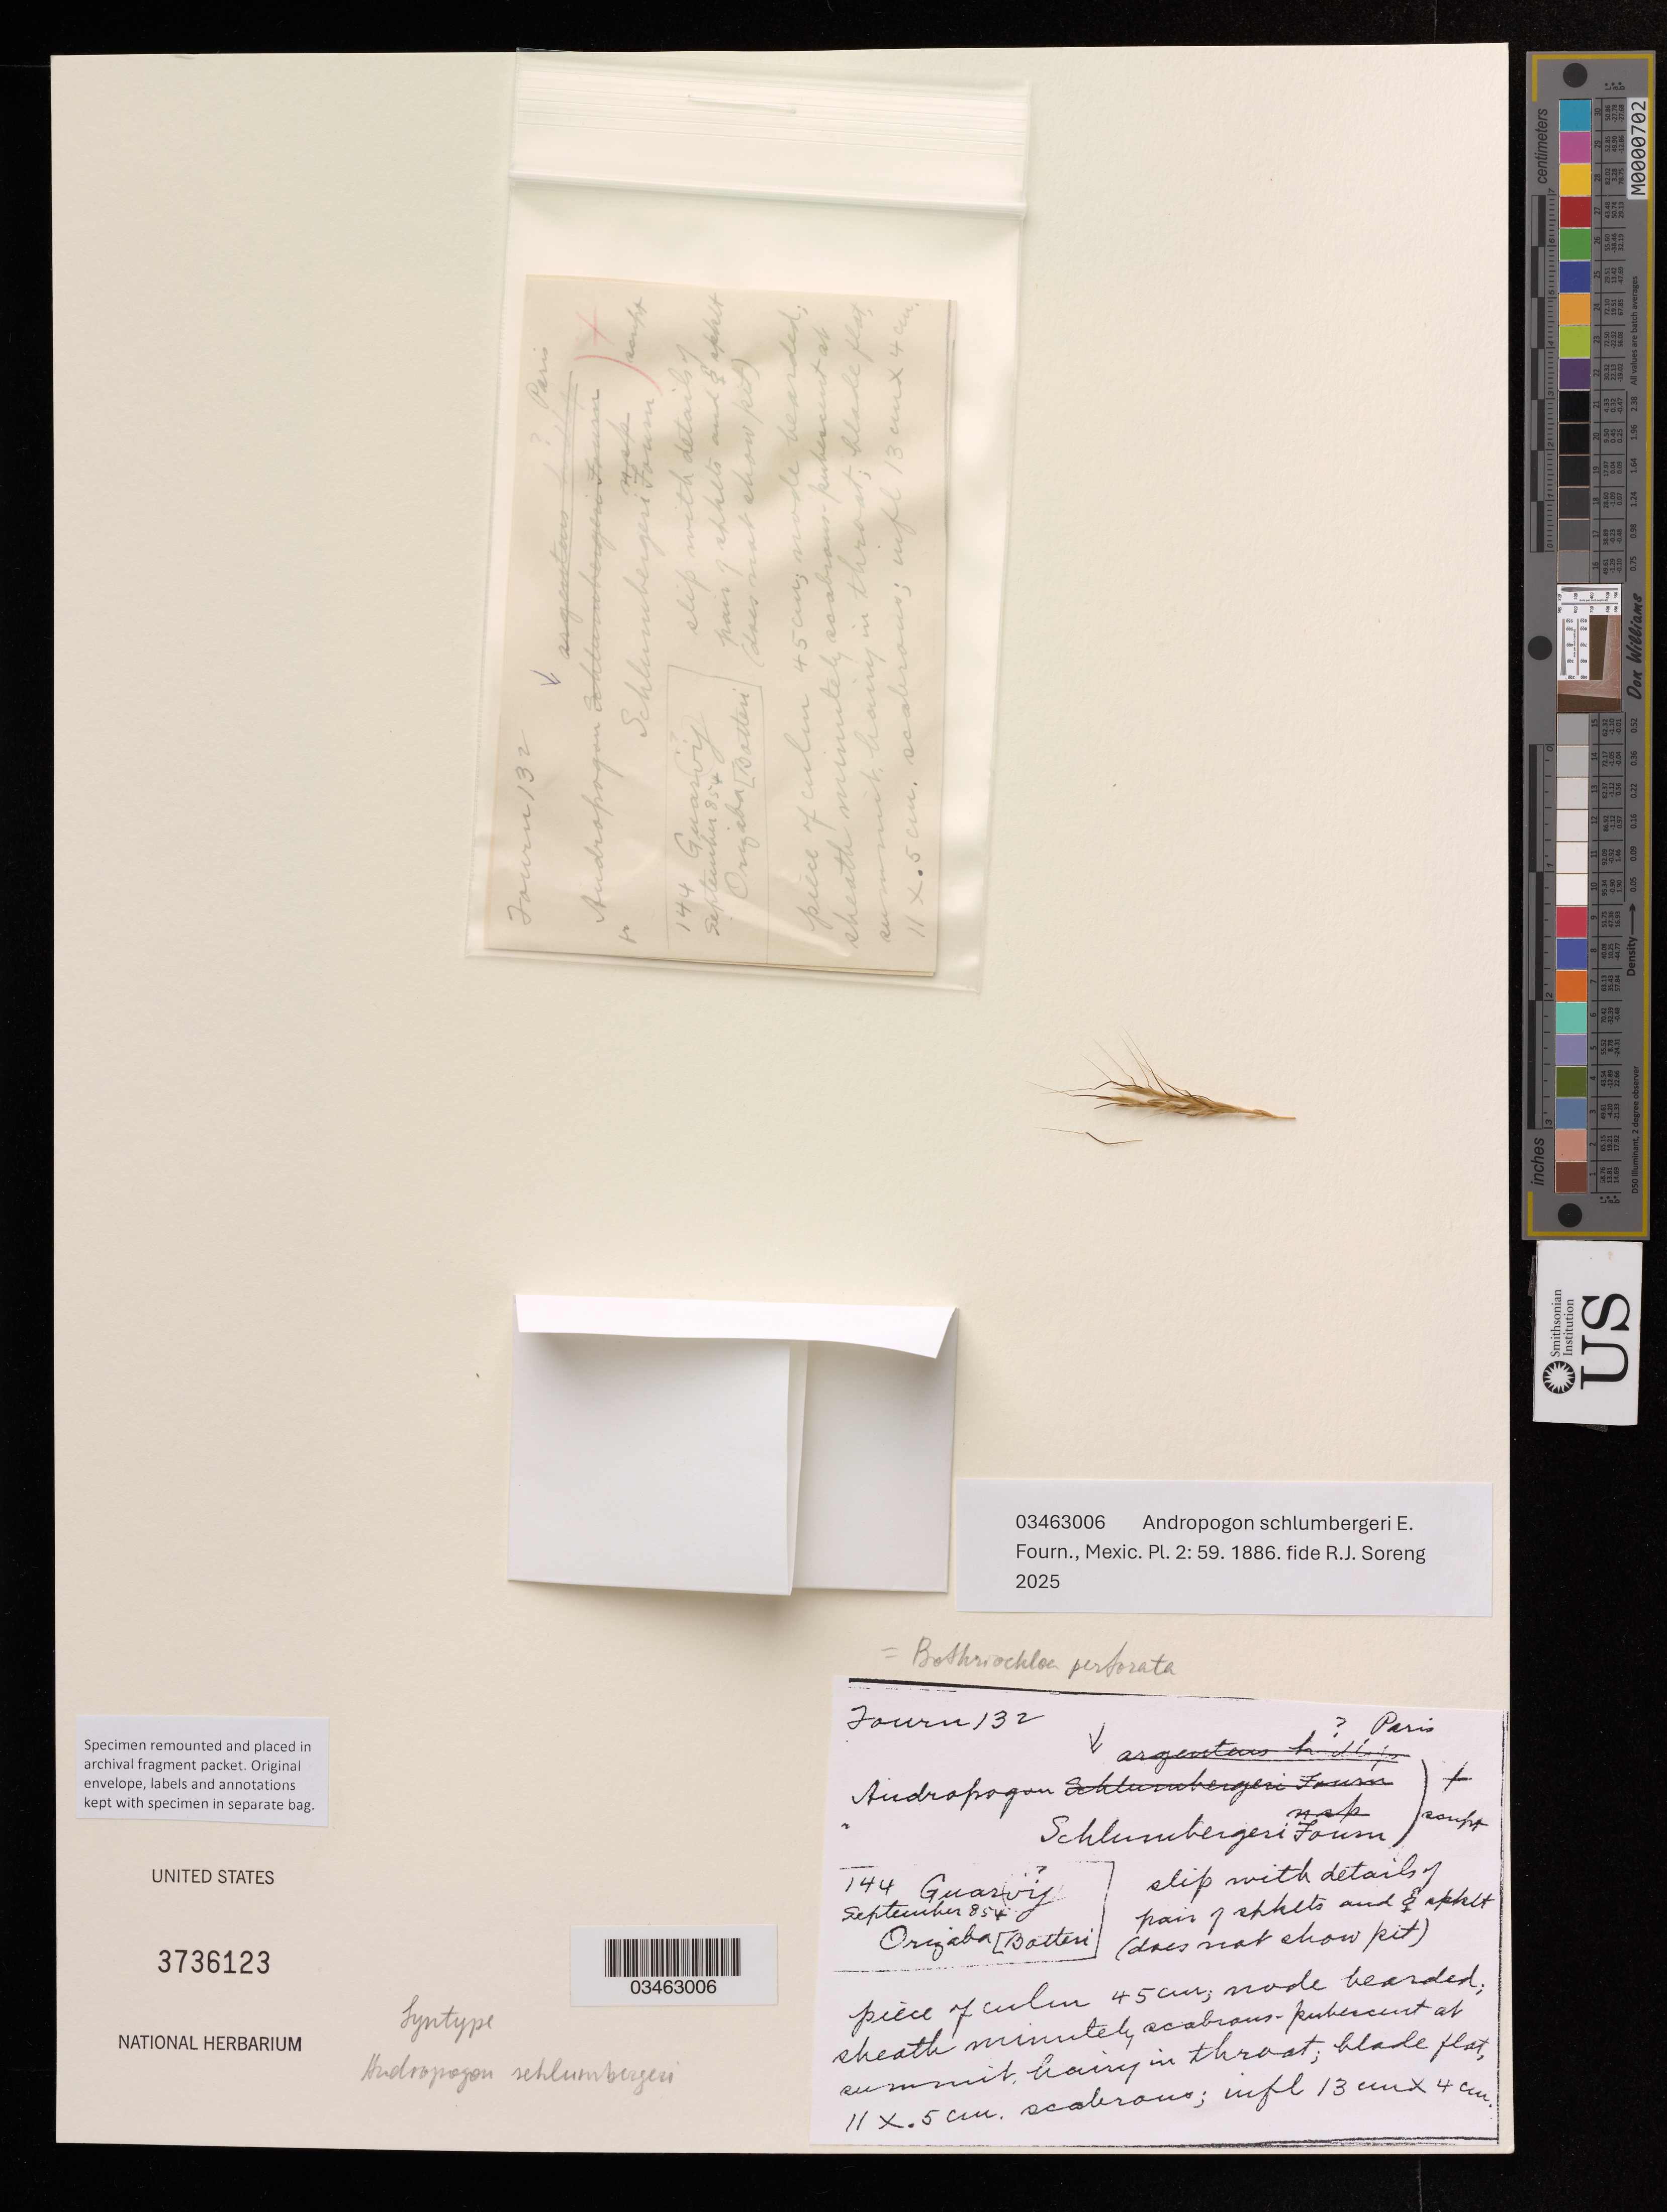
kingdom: Plantae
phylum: Tracheophyta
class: Liliopsida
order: Poales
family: Poaceae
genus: Andropogon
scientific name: Andropogon schlumbergeri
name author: E. Fourn.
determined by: Soreng, Robert J., Research Associate (BOT), Smithsonian Institution - National Museum of Natural History (UNITED STATES)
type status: Syntype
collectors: -. Botteri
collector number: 144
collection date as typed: September 1854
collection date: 1854-09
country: Mexico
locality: Orizaba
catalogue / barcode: US 3736123